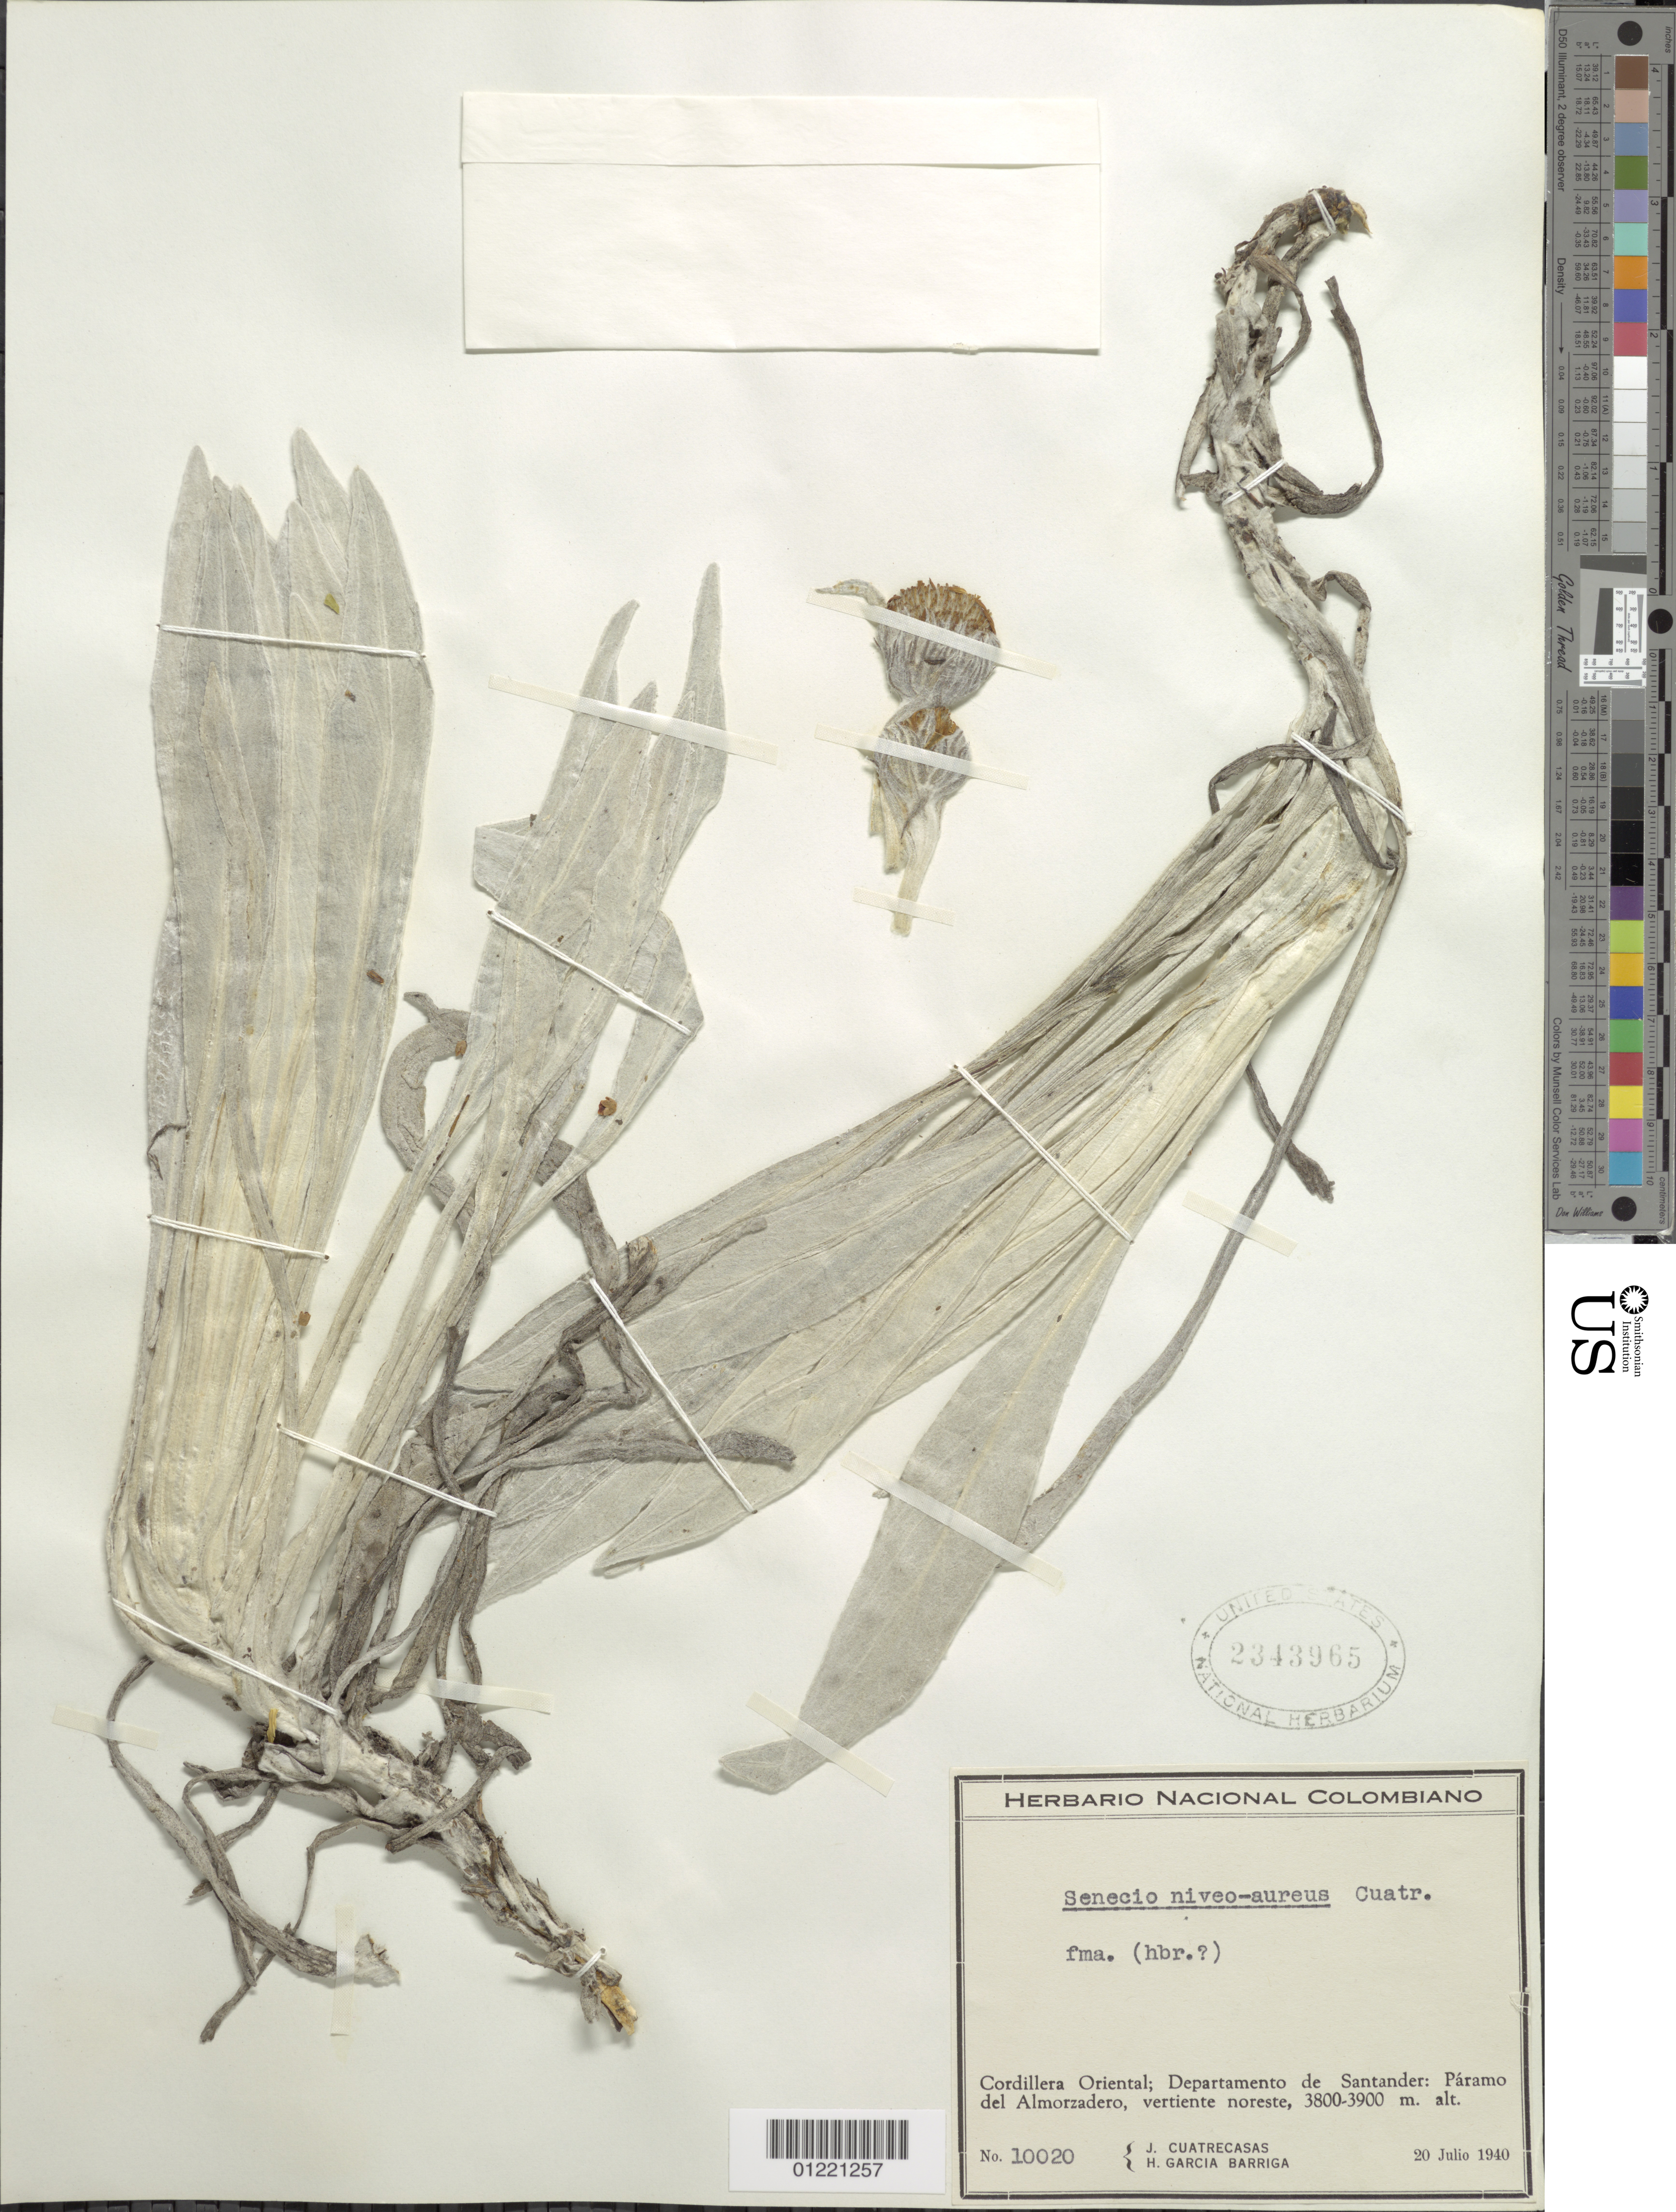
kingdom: Plantae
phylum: Tracheophyta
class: Magnoliopsida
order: Asterales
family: Asteraceae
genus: Senecio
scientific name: Senecio niveo-aureus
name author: Cuatrec.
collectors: J. Cuatrecasas & H. García Barriga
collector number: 10020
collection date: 1940-07-20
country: Colombia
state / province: Santander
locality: Cordillera Oriental; Paramo del Almorzadero, vertiente noreste.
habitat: paramo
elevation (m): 3800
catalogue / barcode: US 2343965